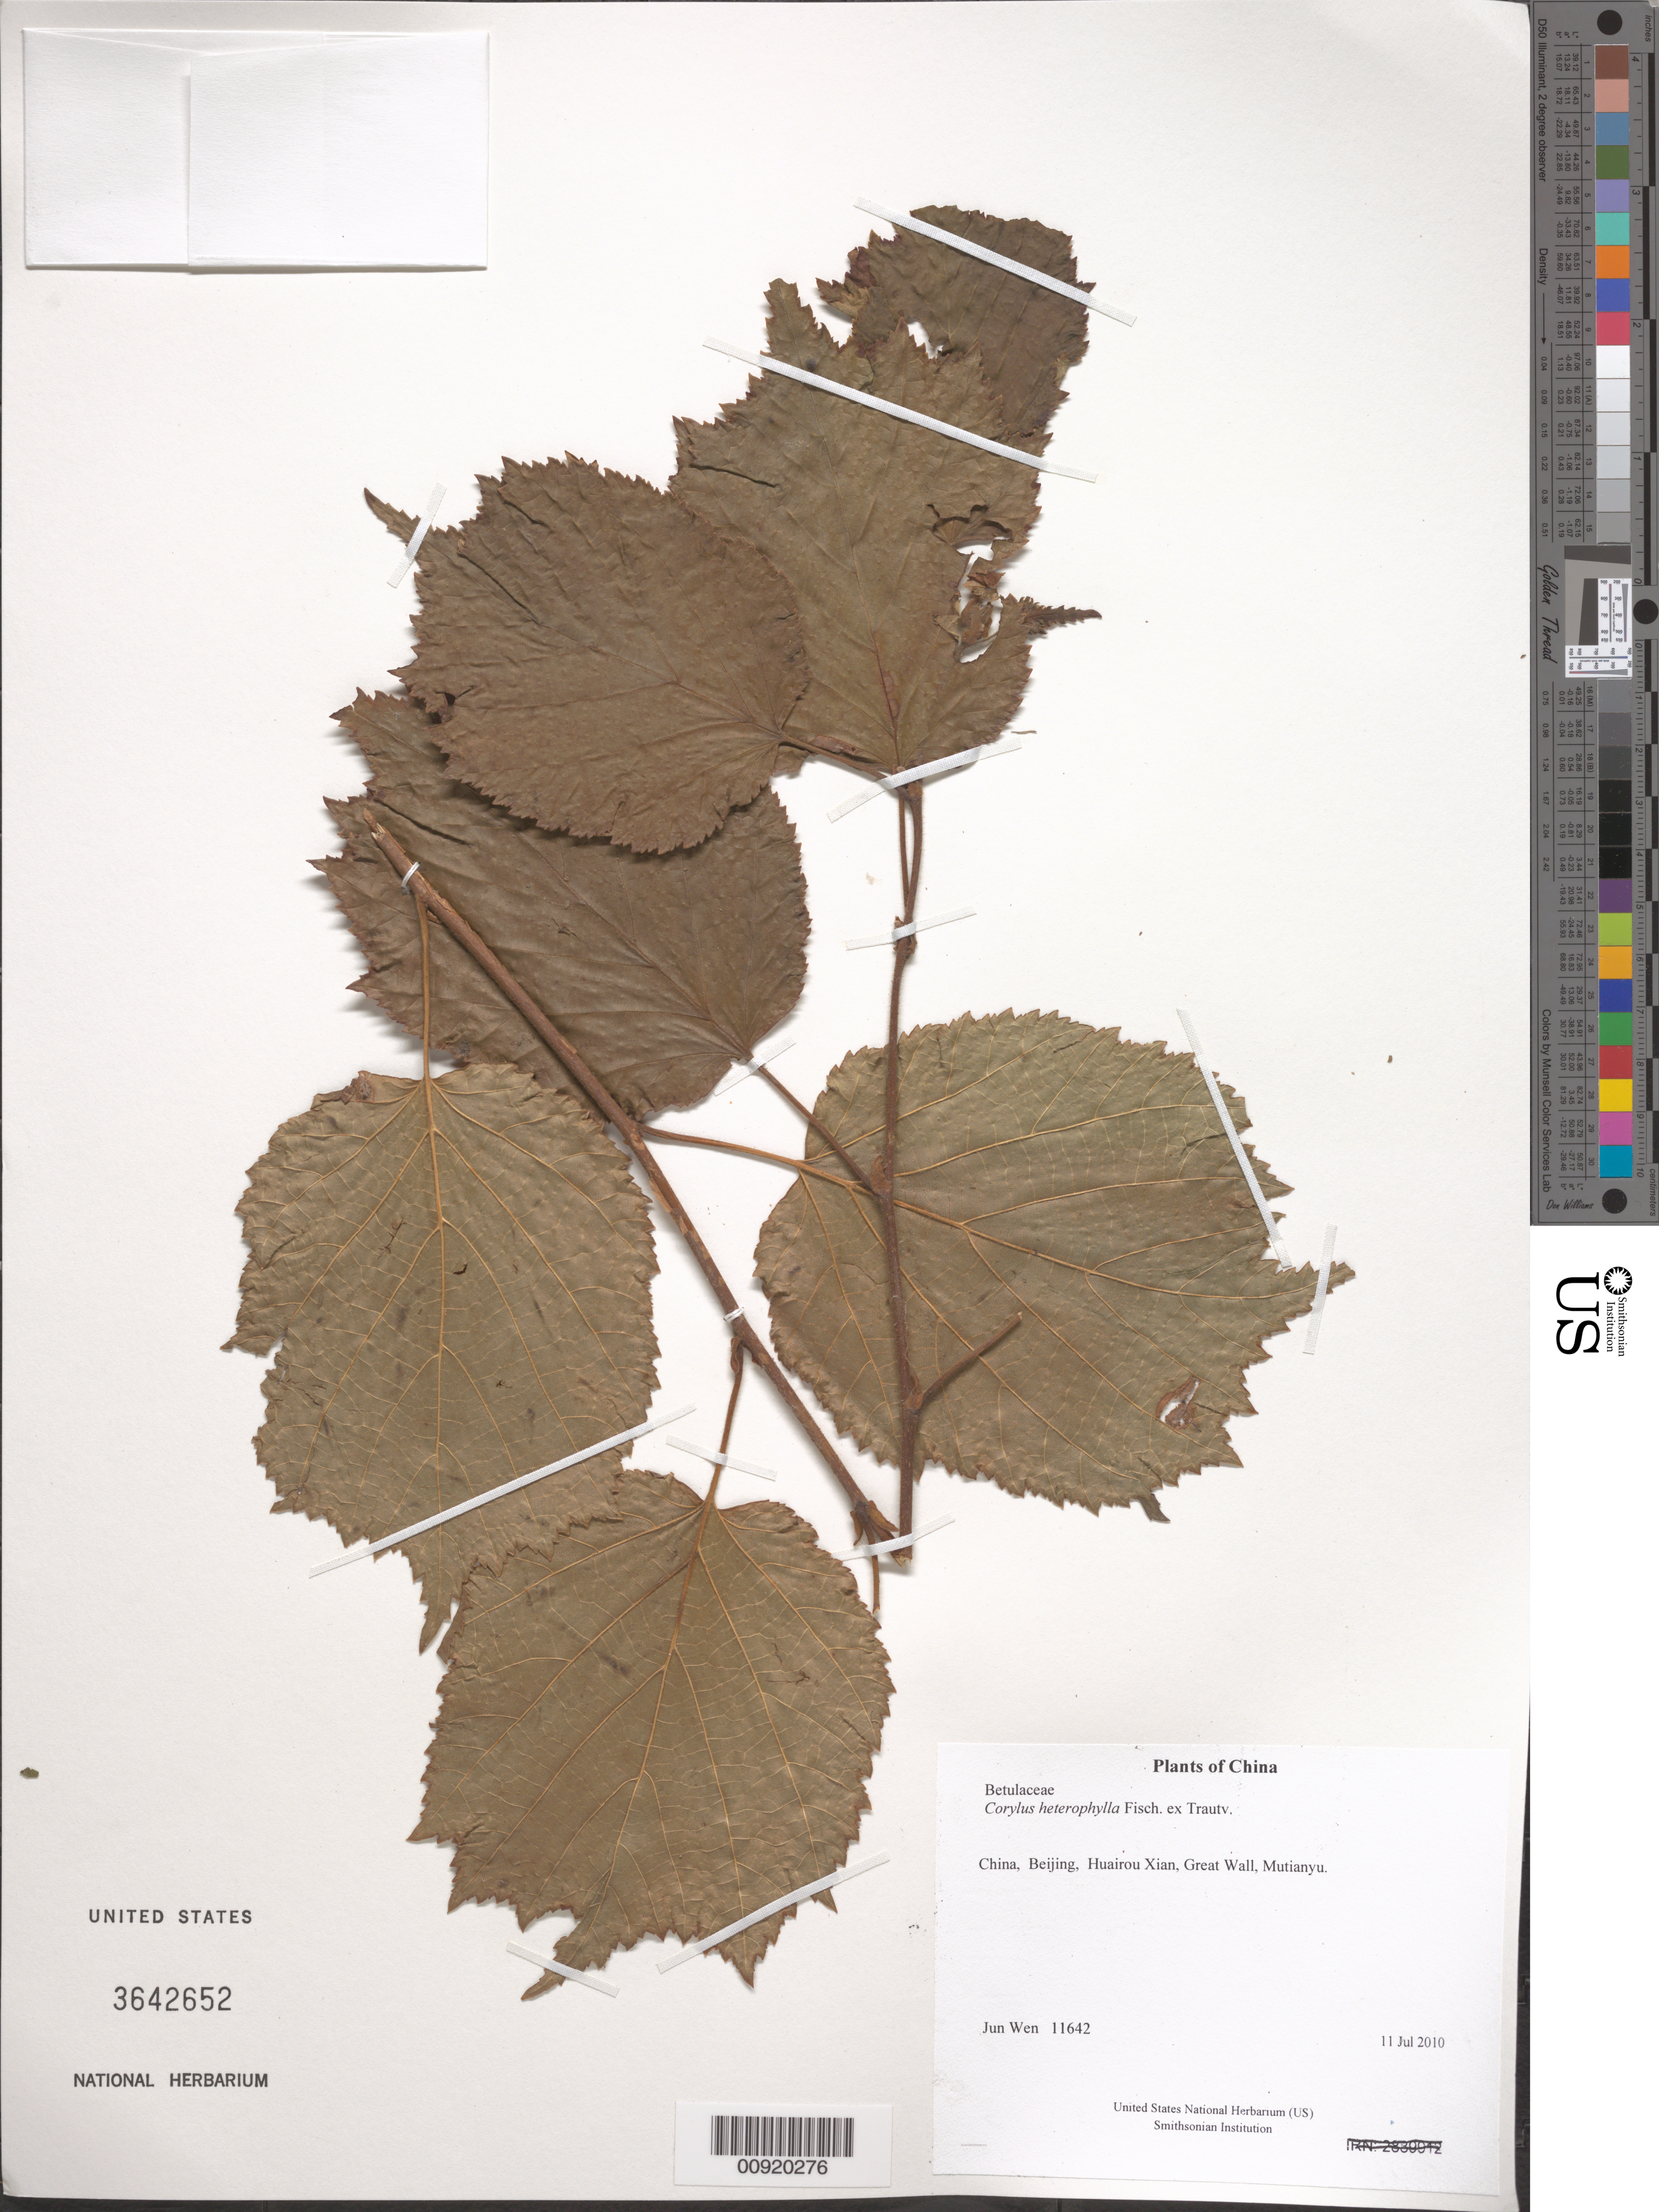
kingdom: Plantae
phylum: Tracheophyta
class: Magnoliopsida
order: Fagales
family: Betulaceae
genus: Corylus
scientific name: Corylus heterophylla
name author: Fisch. ex Trautv.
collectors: J. Wen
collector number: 11642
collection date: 2010-07-11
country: China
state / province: Beijing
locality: Huairou Xian, Great Wall, Mutianyu.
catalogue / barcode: US 3642652